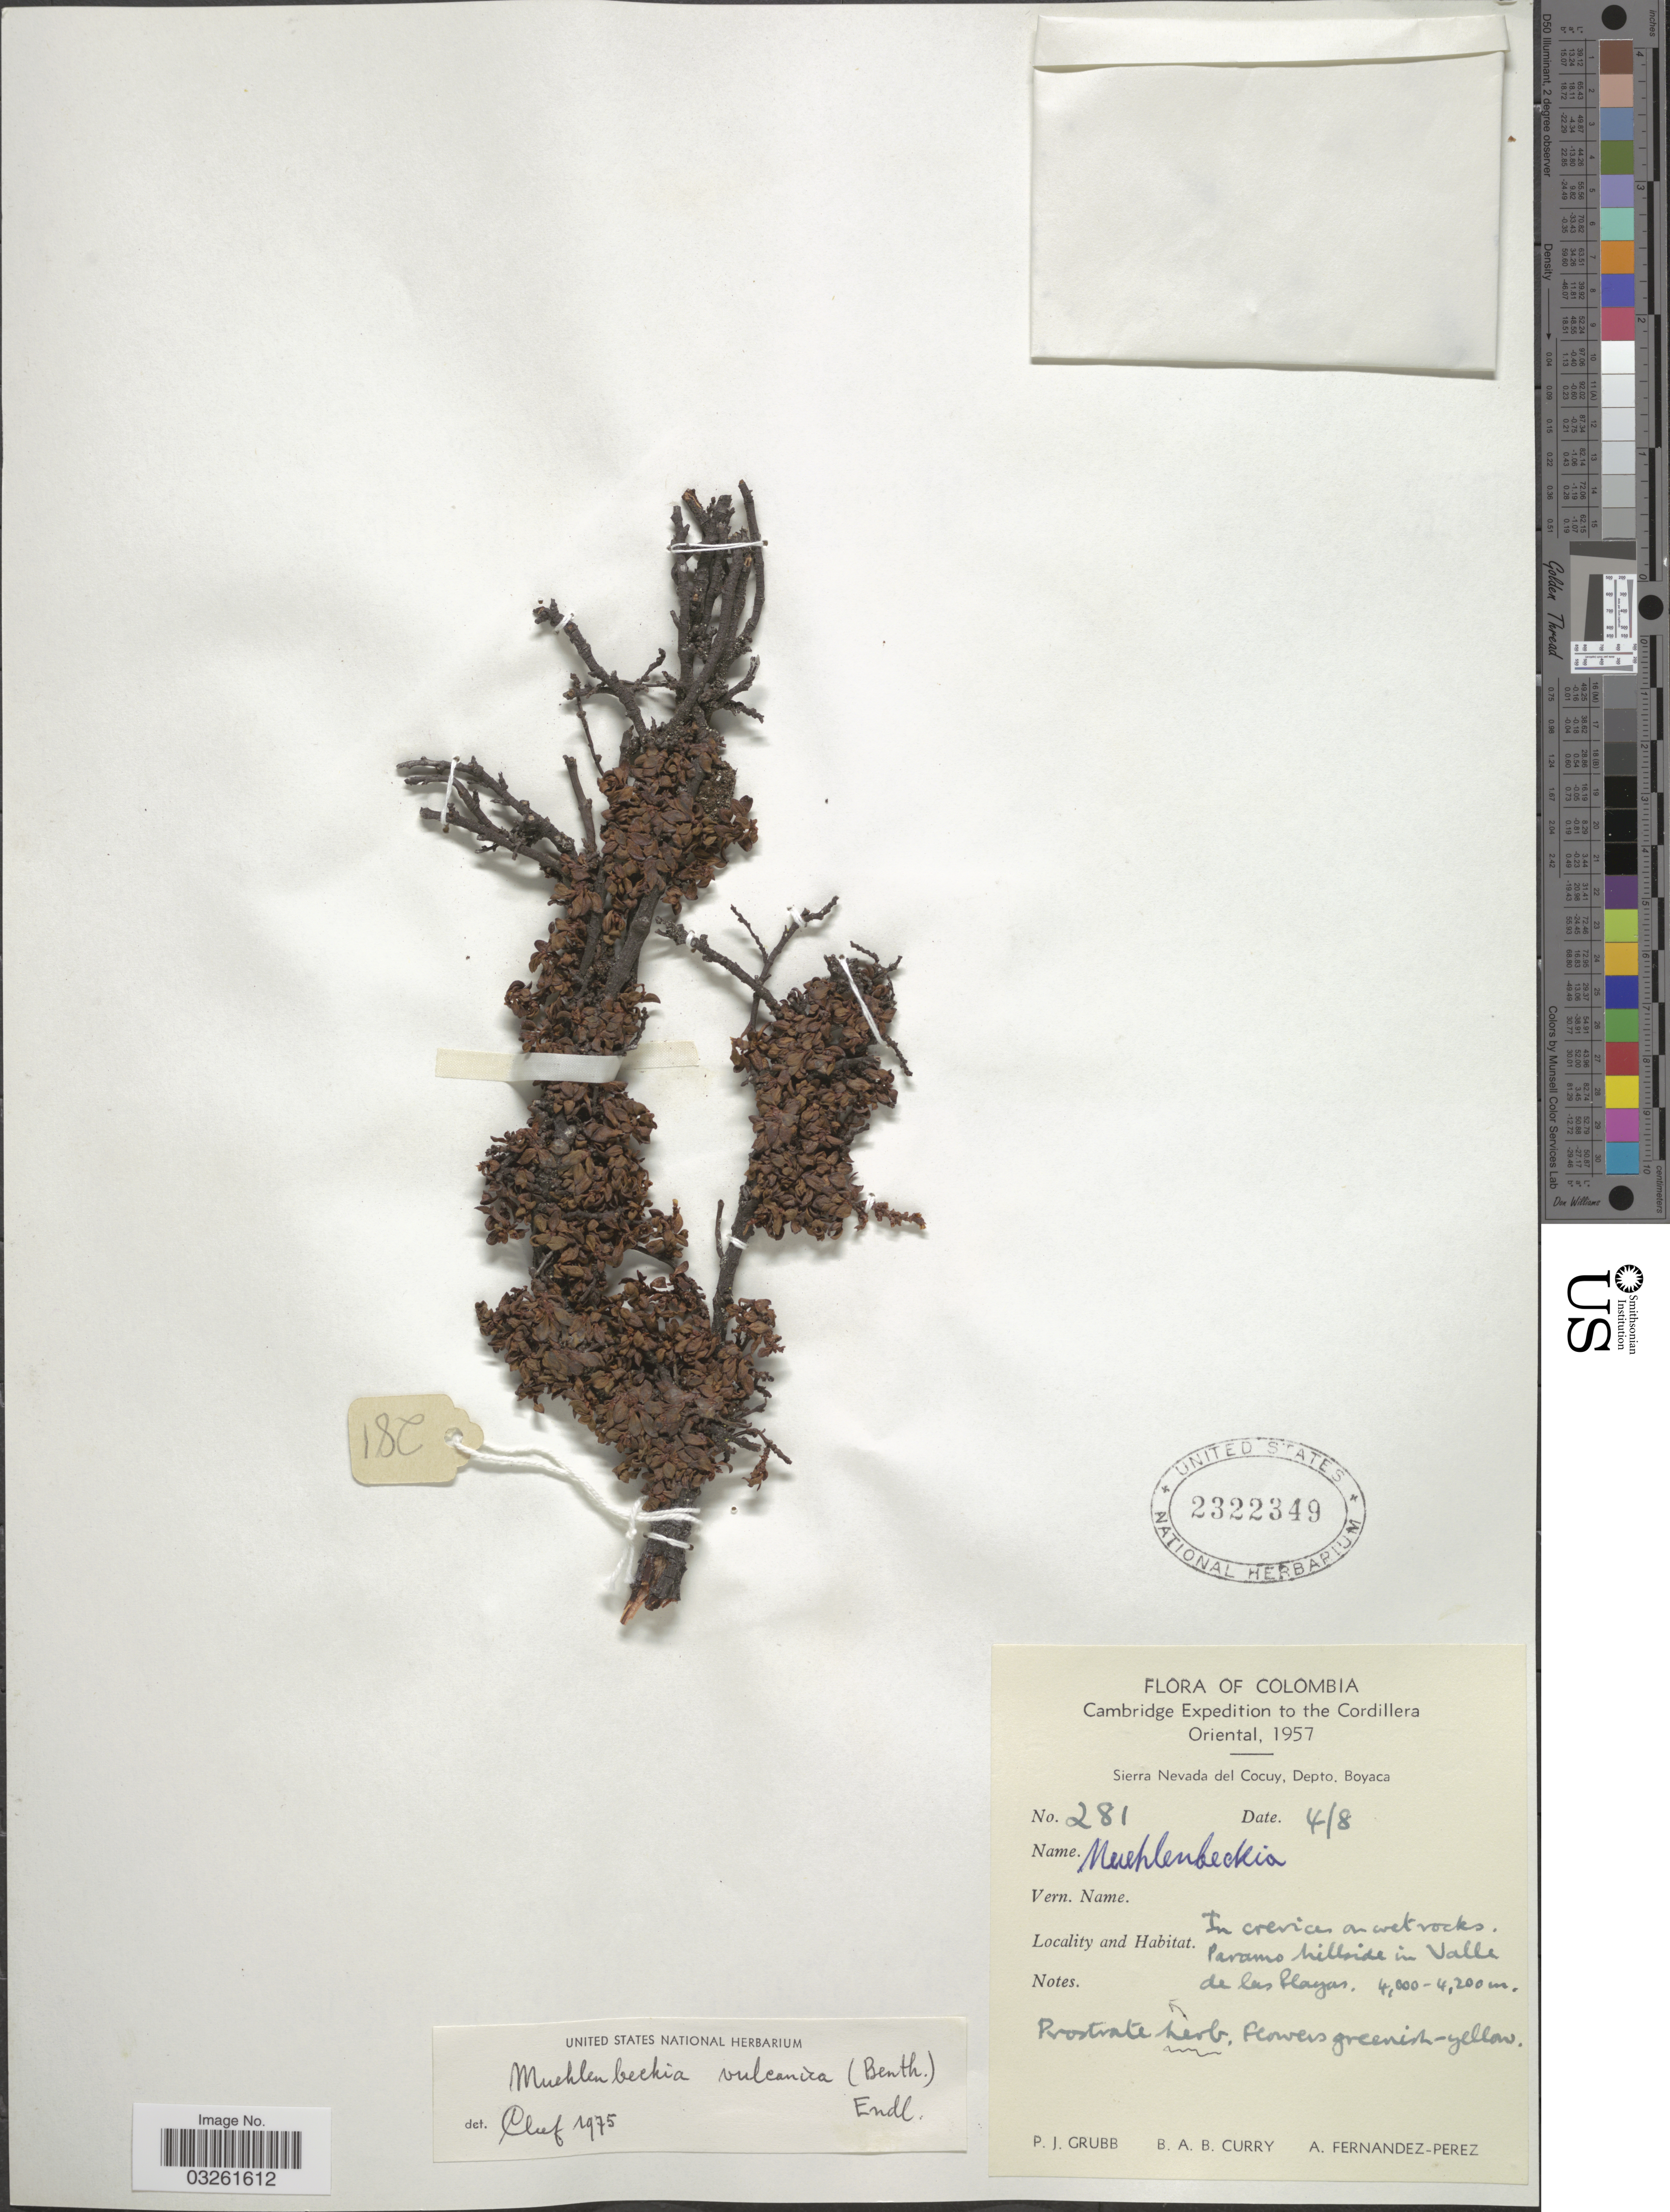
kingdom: Plantae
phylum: Tracheophyta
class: Magnoliopsida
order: Caryophyllales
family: Polygonaceae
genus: Muehlenbeckia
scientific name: Muehlenbeckia volcanica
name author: (Benth.) Endl.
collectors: P. J. Grubb, B. A. B. Curry & A. Fernández-Pérez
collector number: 281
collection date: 1957-08-04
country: Colombia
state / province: Boyacá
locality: Cordillera Oriental. Sierra Nevada del Cocuy, Depto. Boyaca. Paramo hillside in Valle de las Playas.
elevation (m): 4000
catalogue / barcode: US 2322349